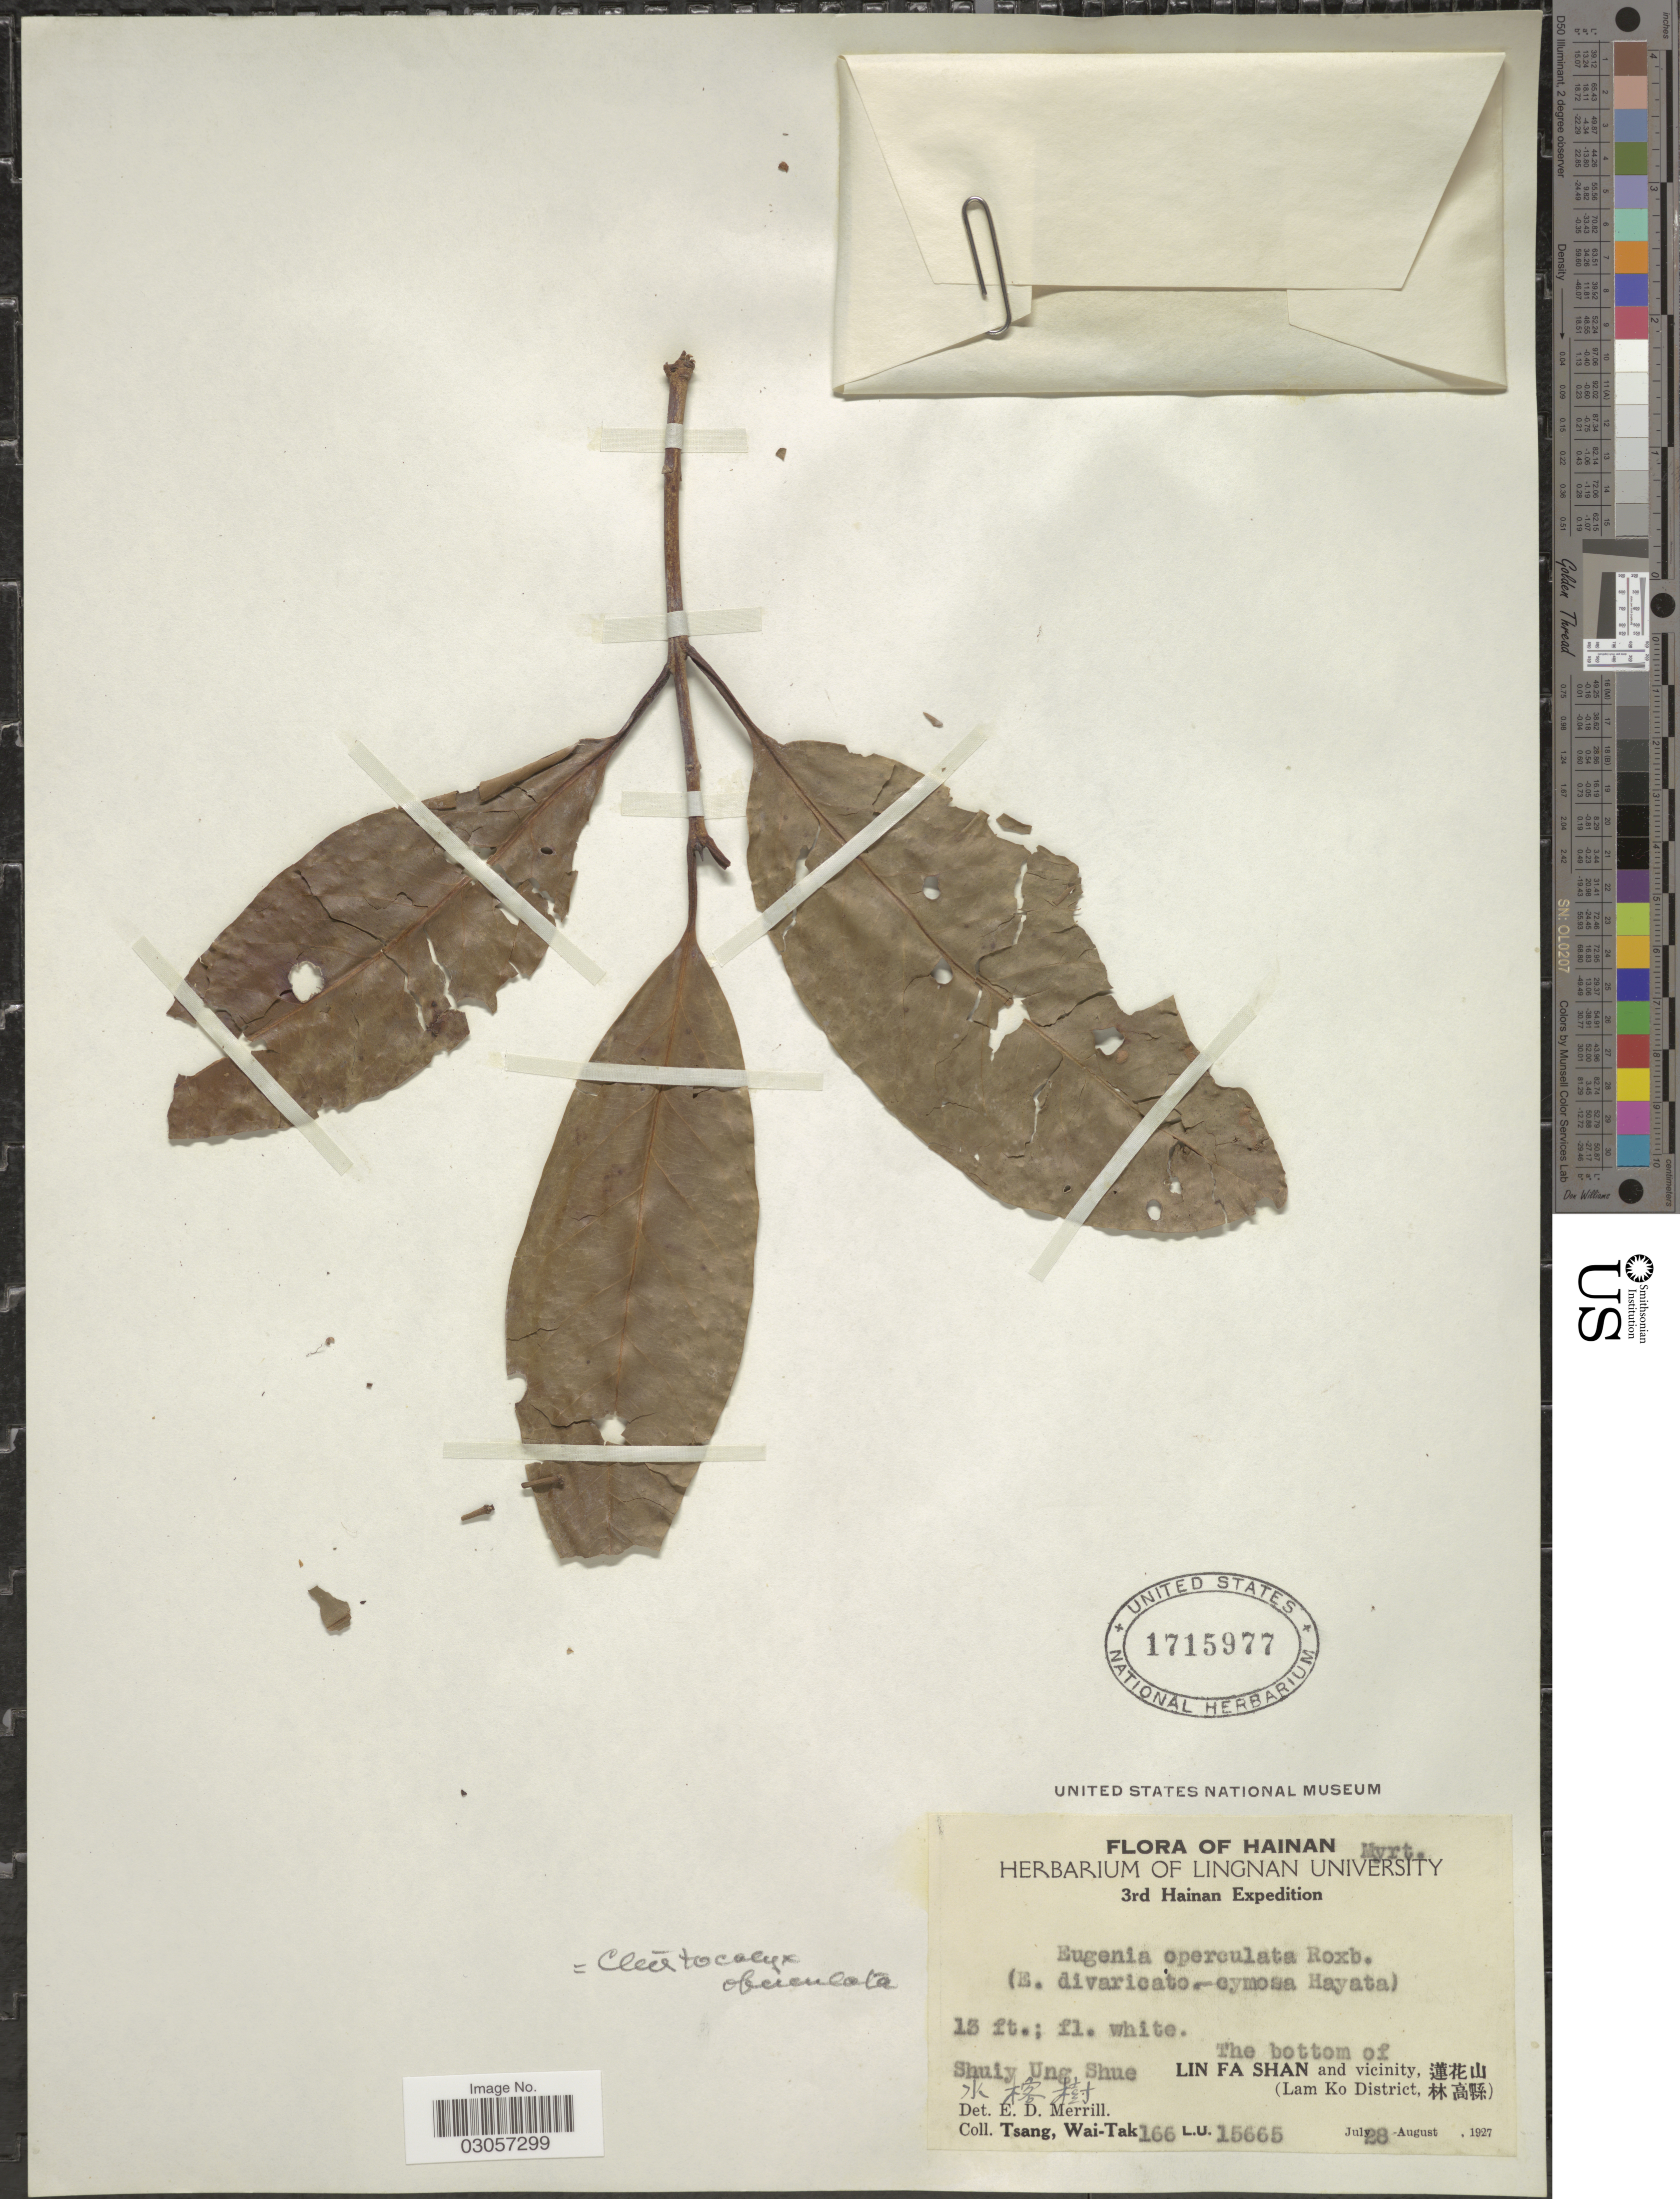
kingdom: Plantae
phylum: Tracheophyta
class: Magnoliopsida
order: Myrtales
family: Myrtaceae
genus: Syzygium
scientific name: Syzygium nervosum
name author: DC.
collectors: W. T. Tsang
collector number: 166/L.U. 15665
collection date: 1927-07-28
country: China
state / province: Hainan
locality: The bottom of Lin Fa Shan and vicinity (Lam Ko District), Shuiy Ung Shue.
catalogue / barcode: US 1715977